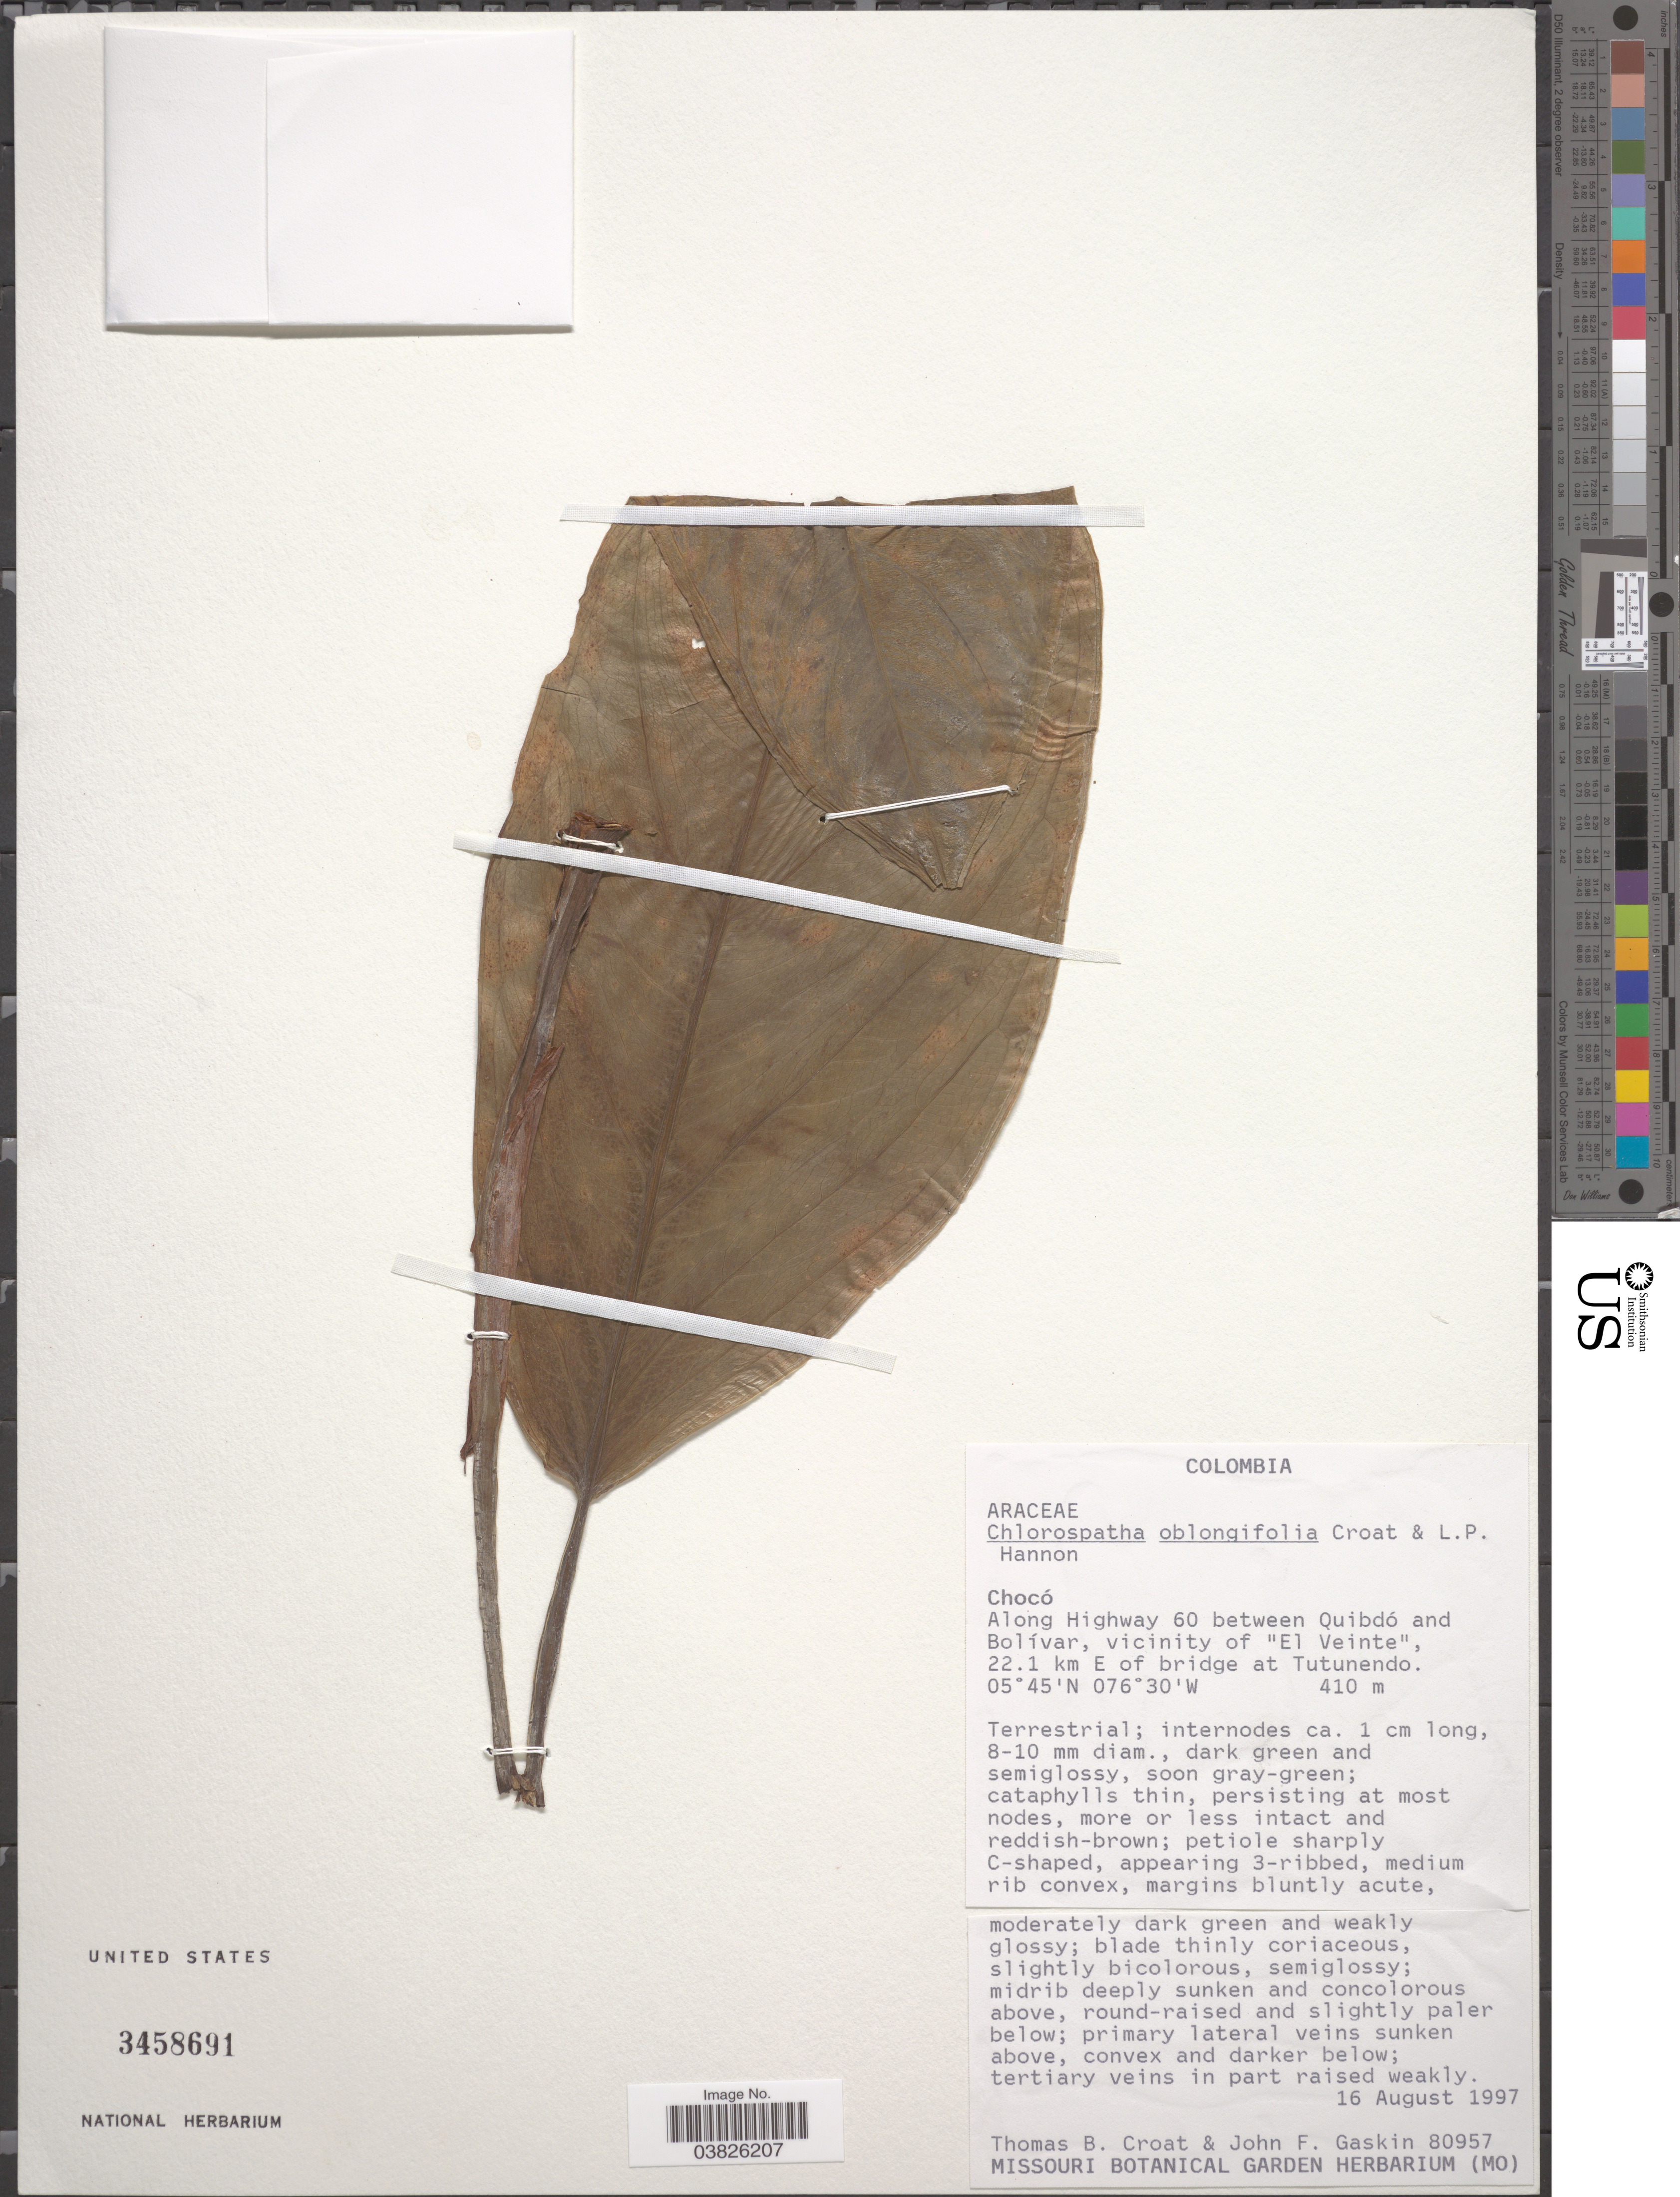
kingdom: Plantae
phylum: Tracheophyta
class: Liliopsida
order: Alismatales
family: Araceae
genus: Chlorospatha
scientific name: Chlorospatha oblongifolia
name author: Croat & L.P. Hannon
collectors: T. B. Croat & J. F. Gaskin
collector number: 80957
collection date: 1997-08-16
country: Colombia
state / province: Chocó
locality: Along Highway 60 between Quibdó and Bolívar, vicinity of "El Veinte", 22.1 km E of bridge at Tutunendo.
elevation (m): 410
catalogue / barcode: US 3458691